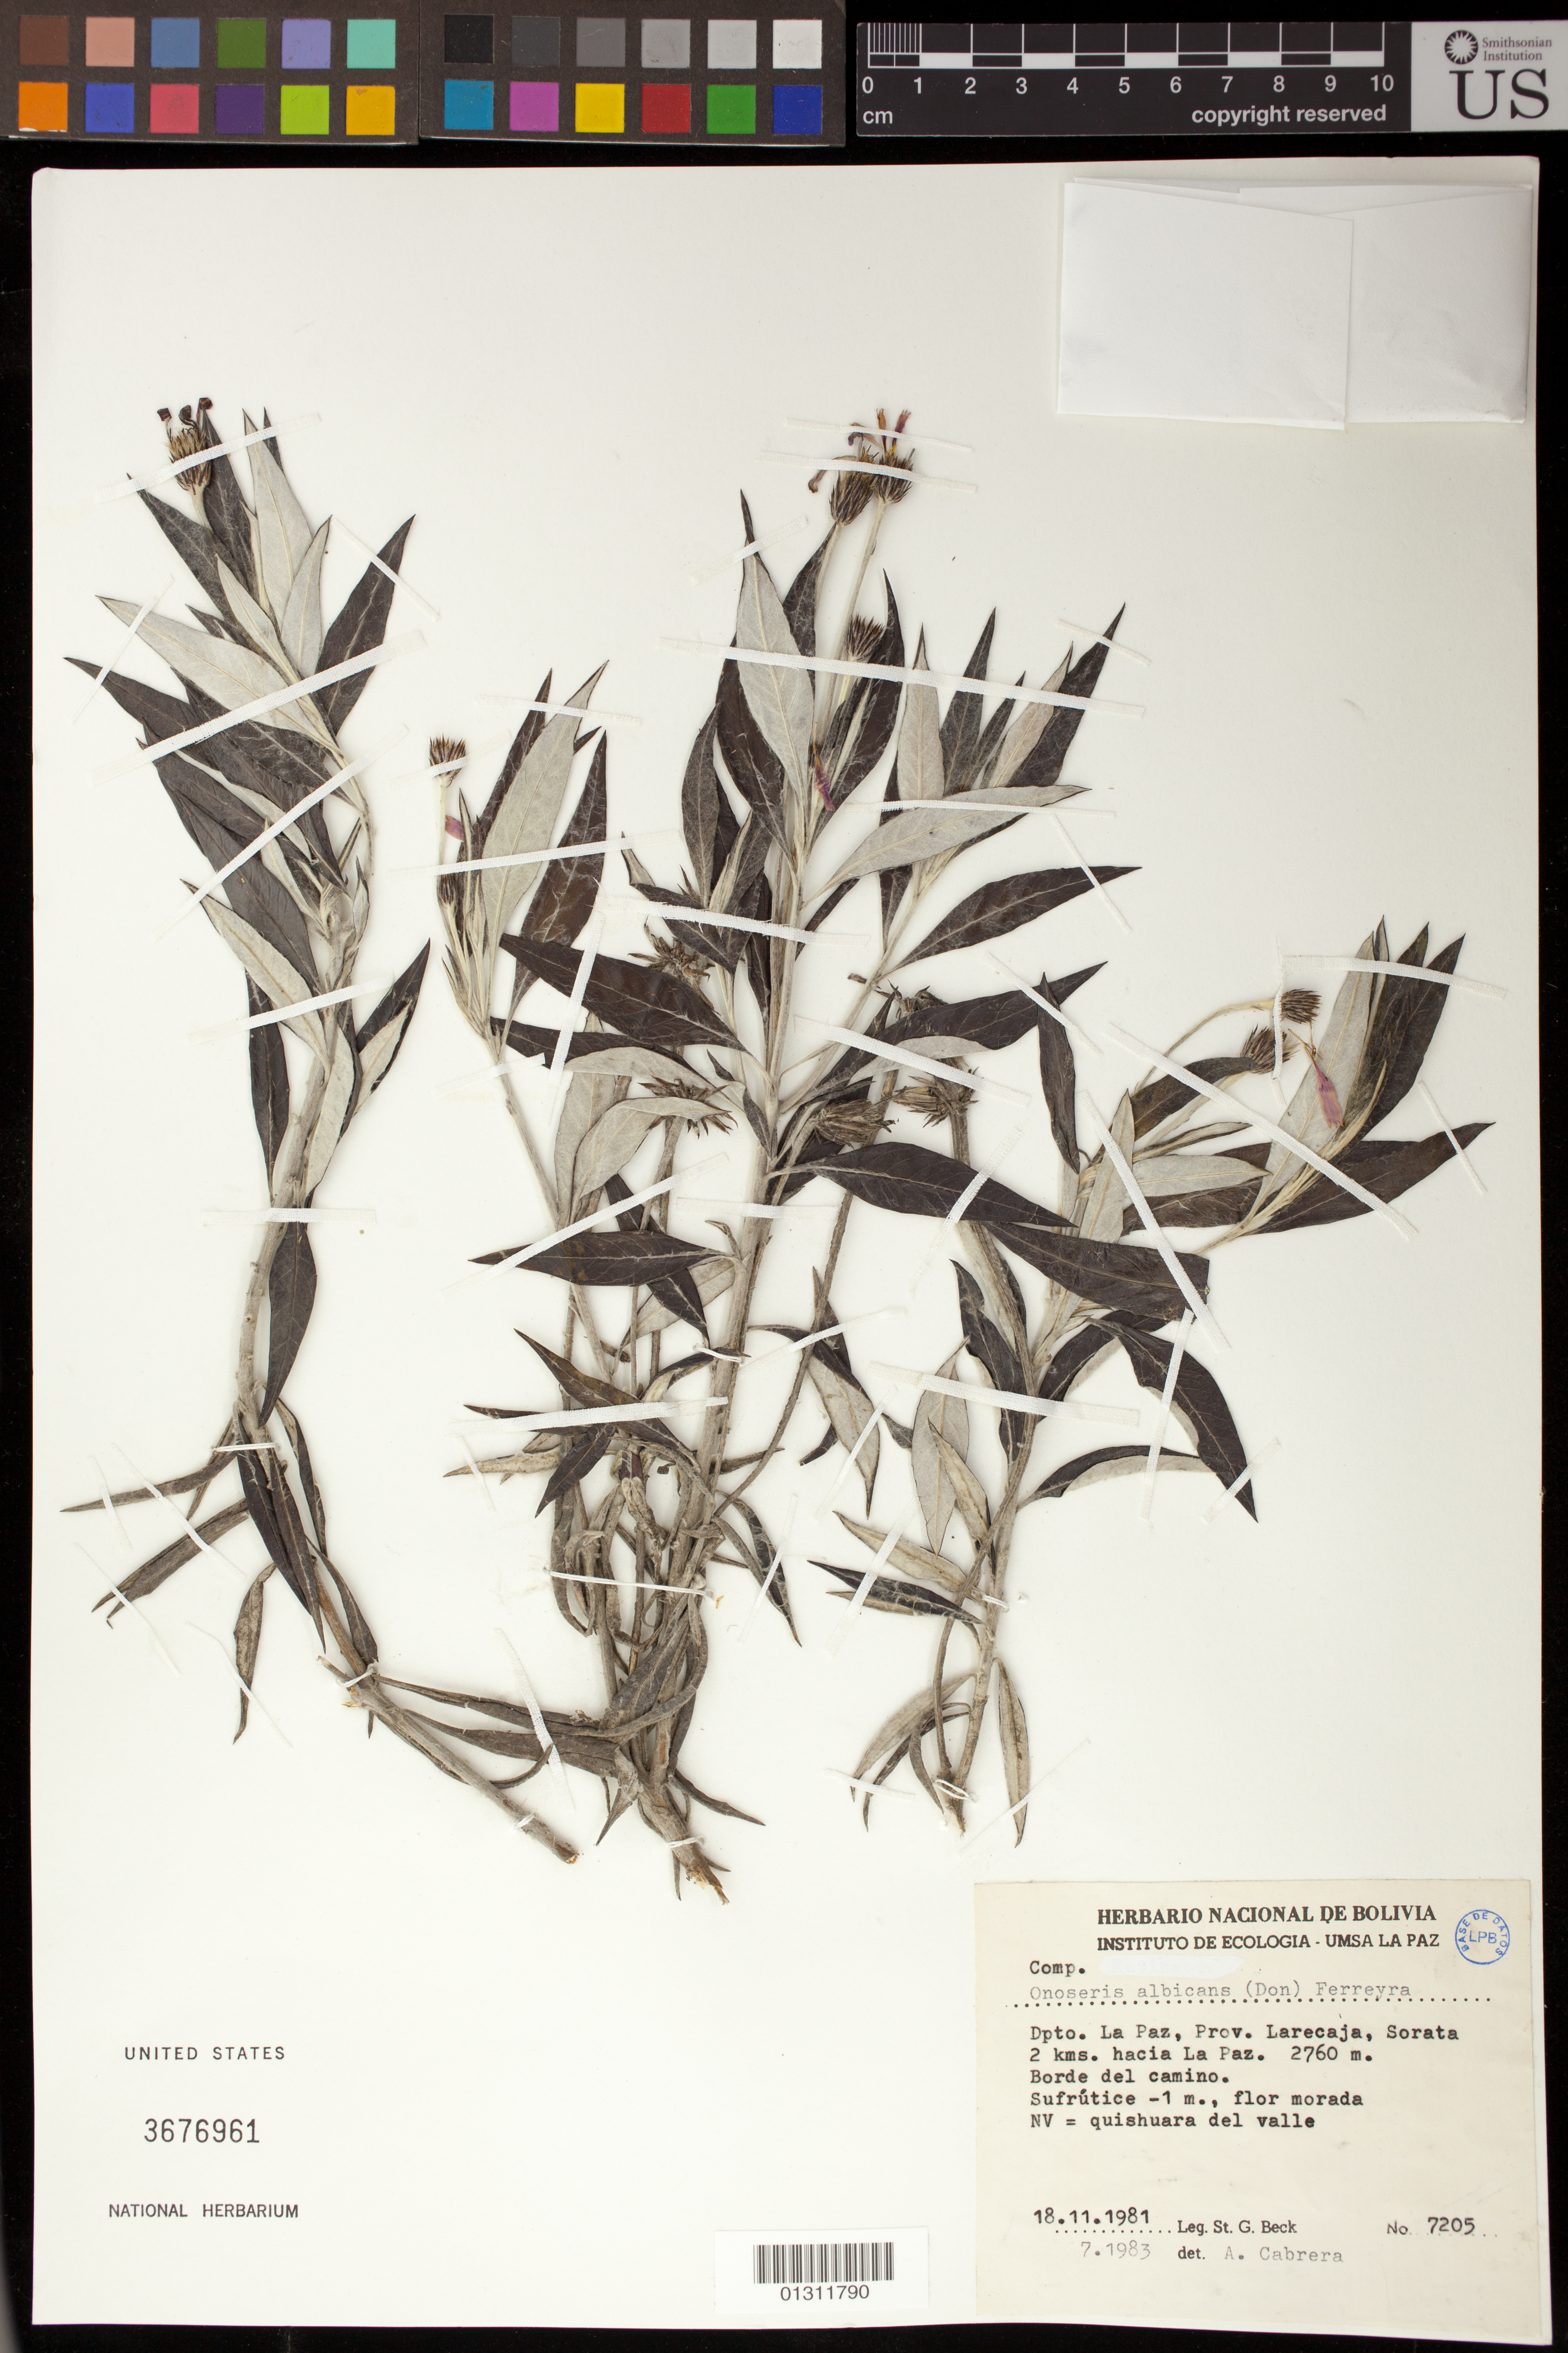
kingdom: Plantae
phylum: Tracheophyta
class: Magnoliopsida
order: Asterales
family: Asteraceae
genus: Onoseris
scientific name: Onoseris albicans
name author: (D. Don) Ferreyra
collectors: S. G. Beck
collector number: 7205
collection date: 1981-11-18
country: Bolivia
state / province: La Paz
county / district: Larecaja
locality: Sorrata 2 km hacia La Paz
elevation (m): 2760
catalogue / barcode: US 3676961